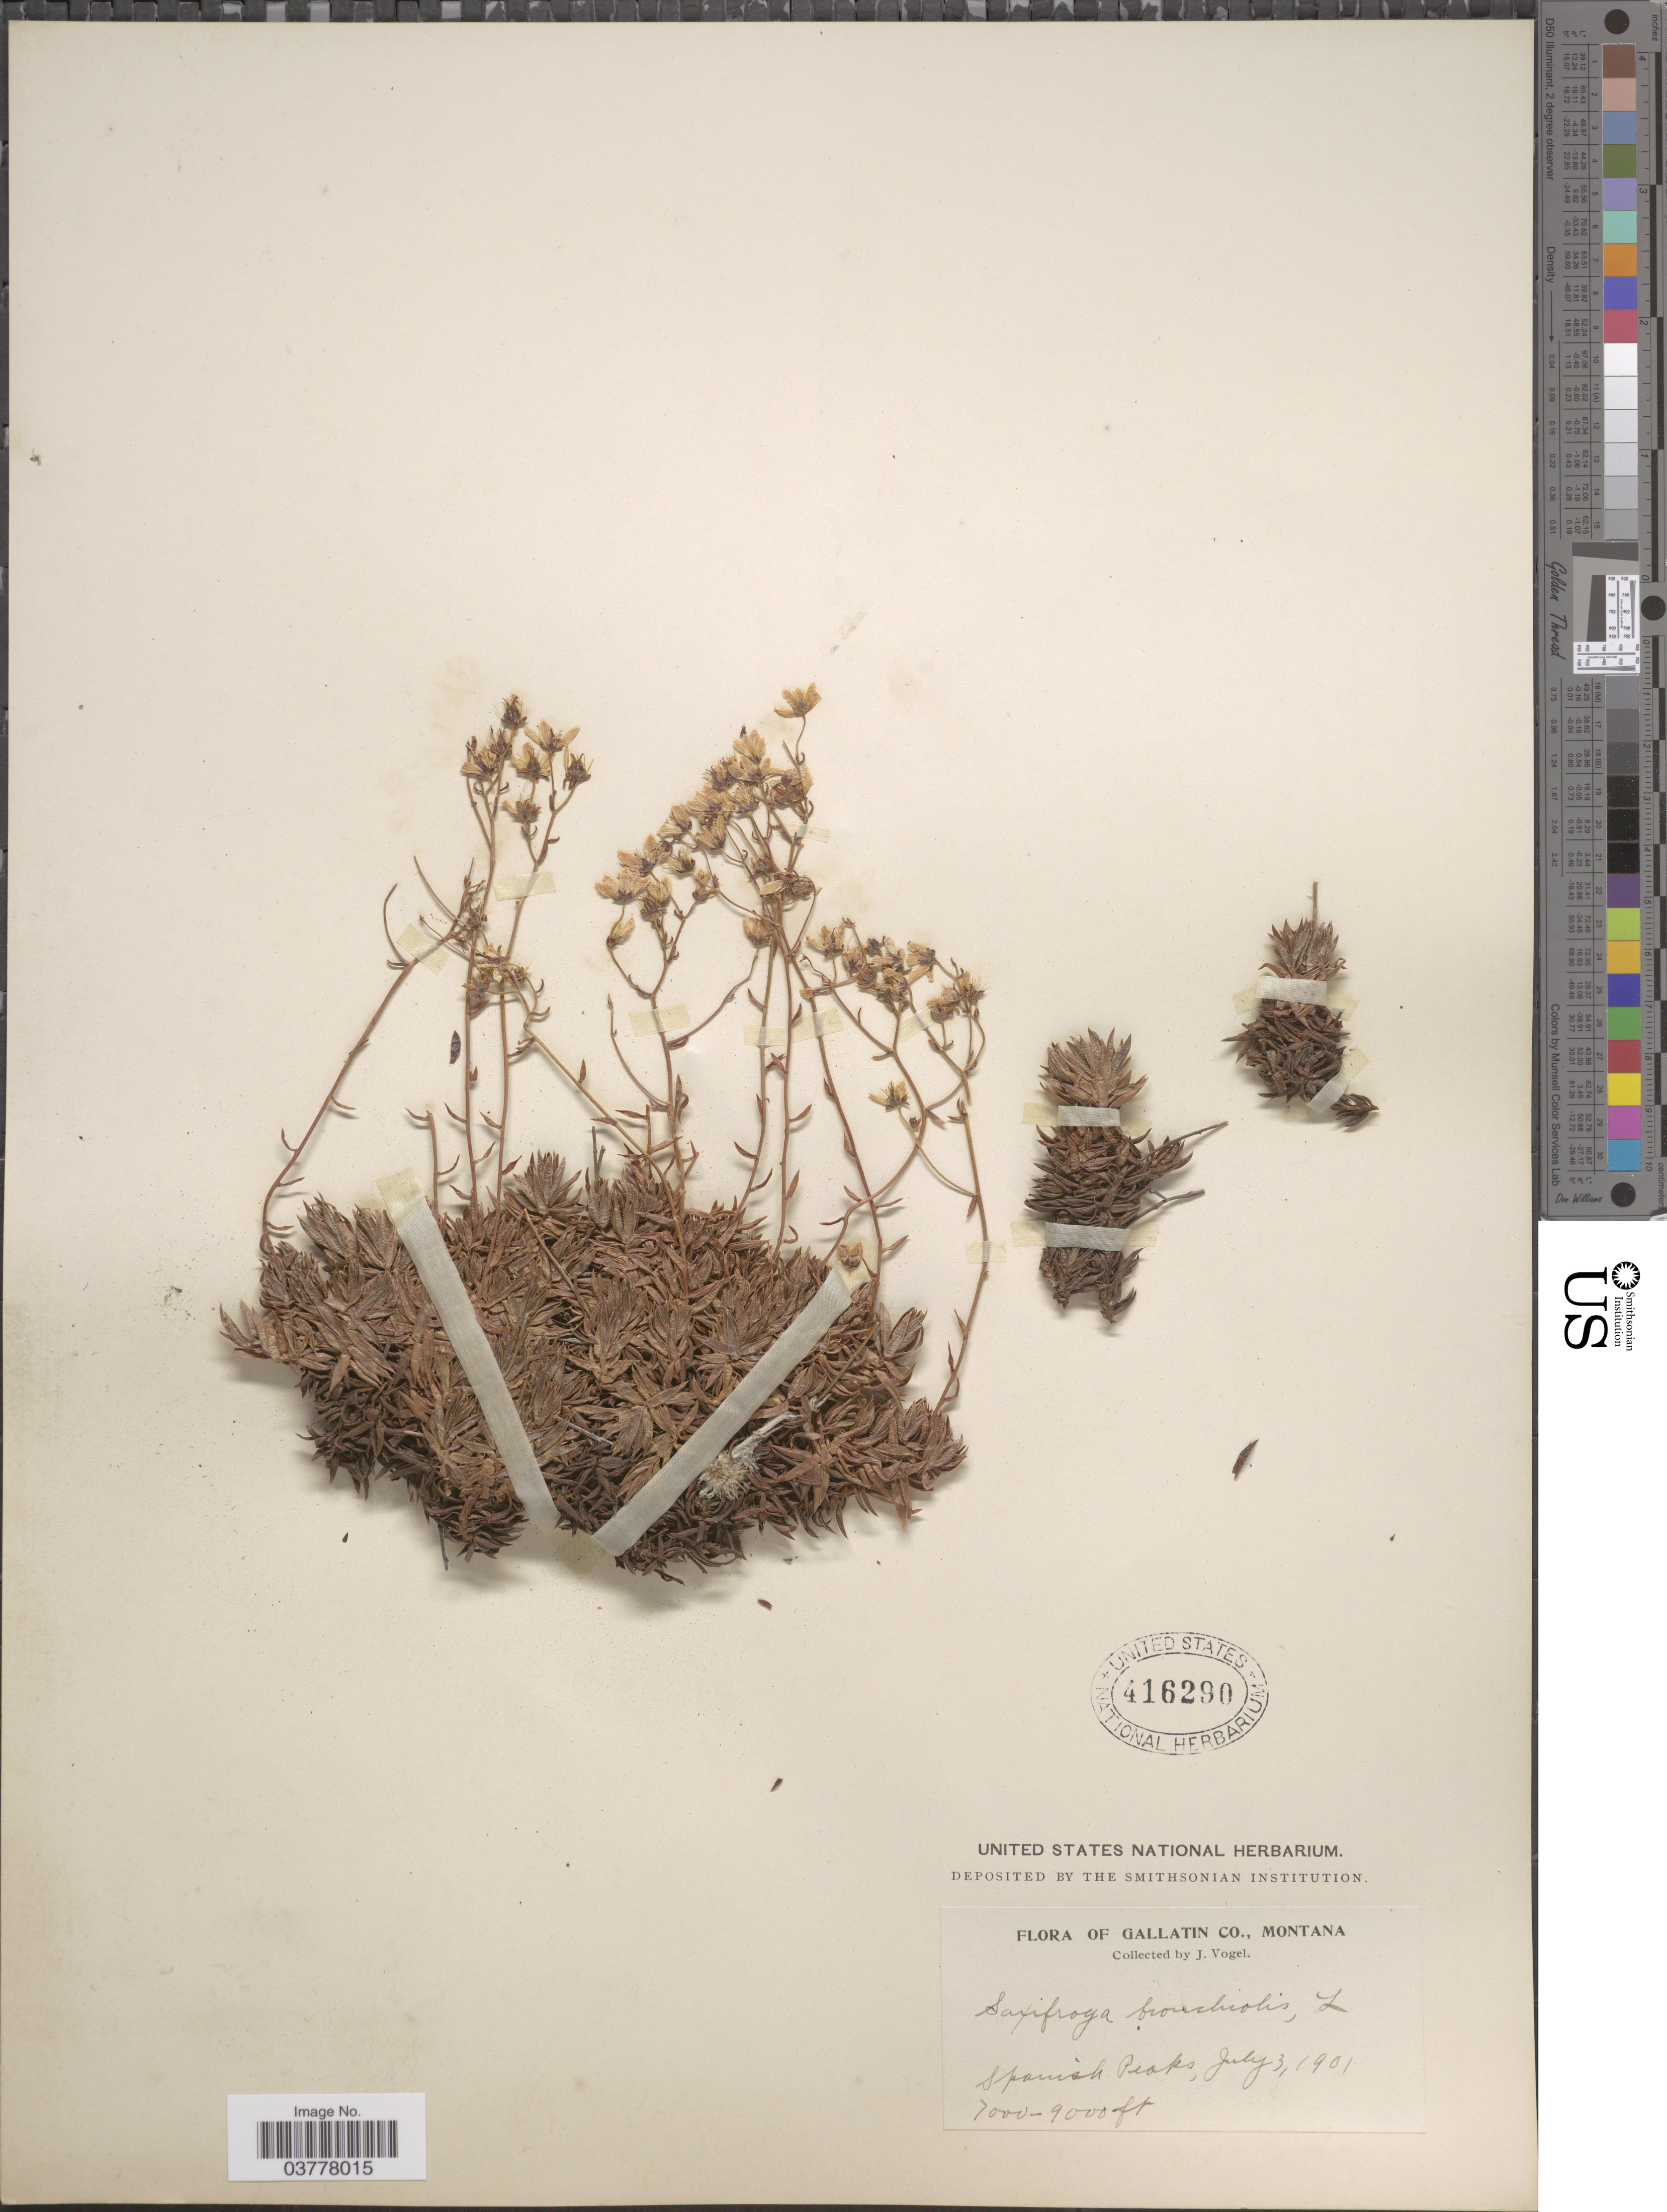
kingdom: Plantae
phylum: Tracheophyta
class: Magnoliopsida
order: Saxifragales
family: Saxifragaceae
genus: Saxifraga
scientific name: Saxifraga bronchialis subsp. austromontana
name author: (Wiegand) Piper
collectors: J. Vogel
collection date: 1901-07-03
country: United States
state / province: Montana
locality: Gallatin co. Spanish Peaks.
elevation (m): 2134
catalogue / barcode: US 416290